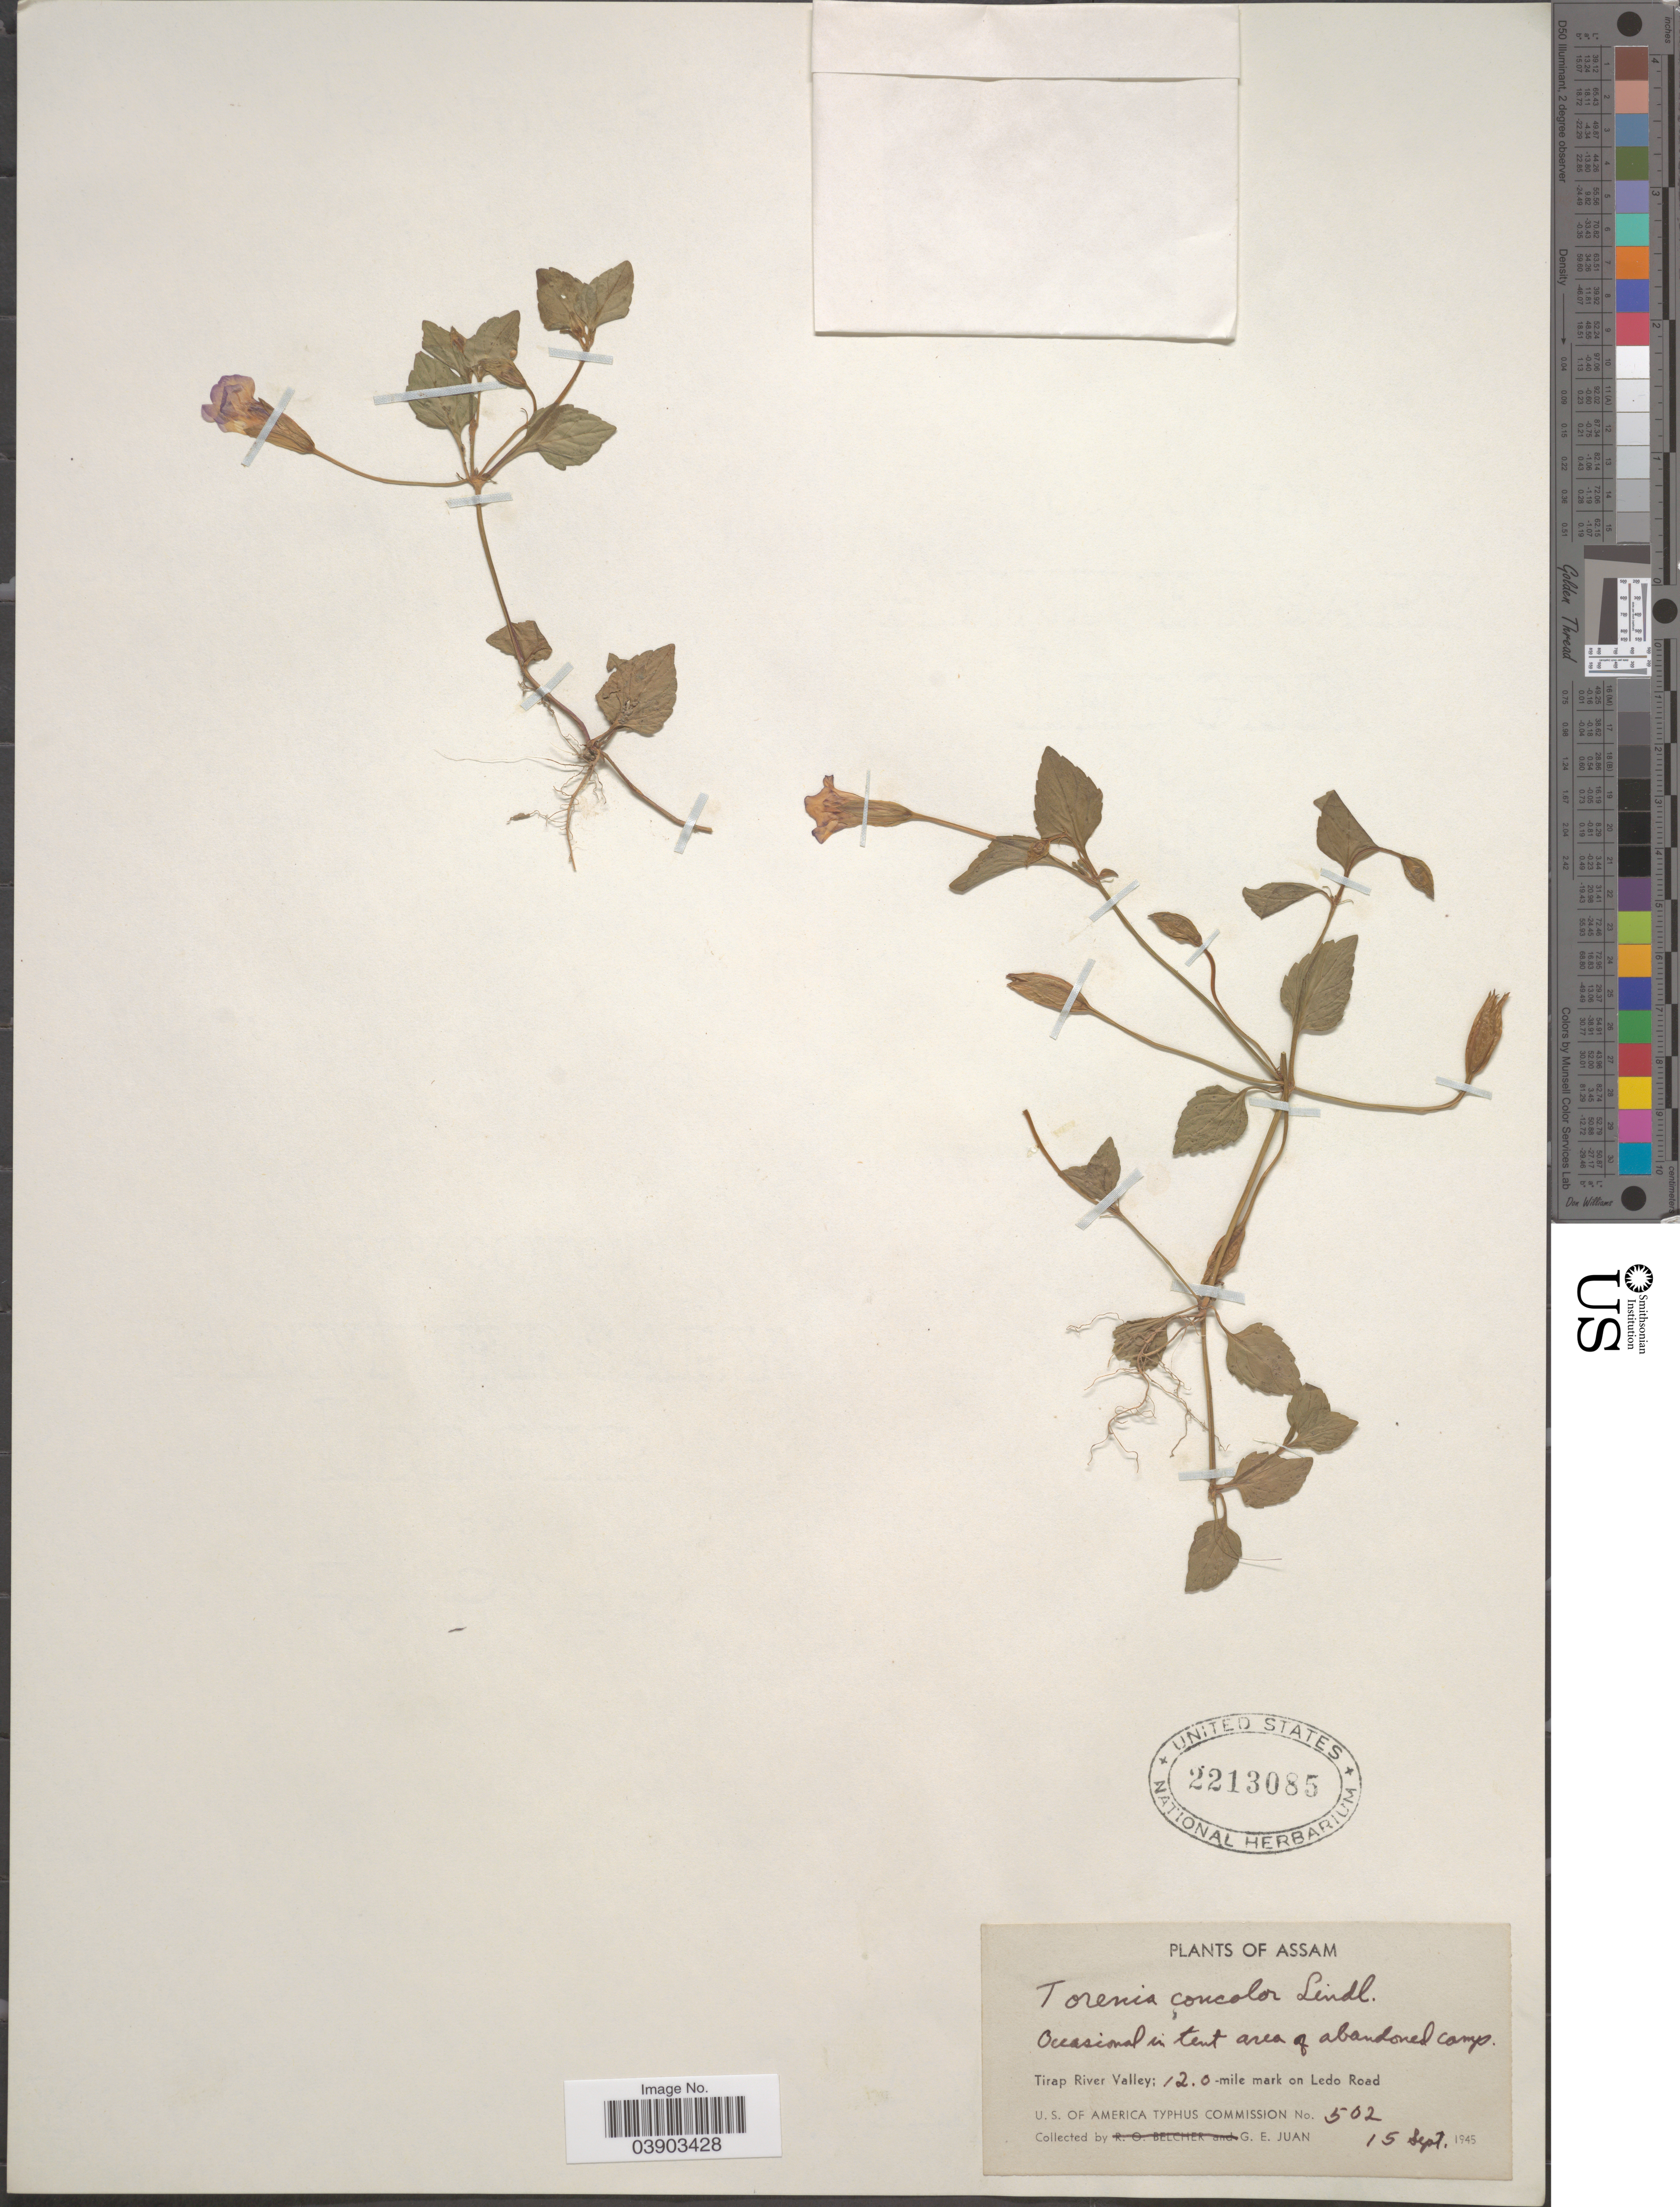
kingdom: Plantae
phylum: Tracheophyta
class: Magnoliopsida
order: Lamiales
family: Linderniaceae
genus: Torenia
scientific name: Torenia concolor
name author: Lindl.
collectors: G. Juan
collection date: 1945-09-15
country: India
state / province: Assam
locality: Tirap River Valley; 12.0 - mile mark on Ledo Road.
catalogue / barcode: US 2213085